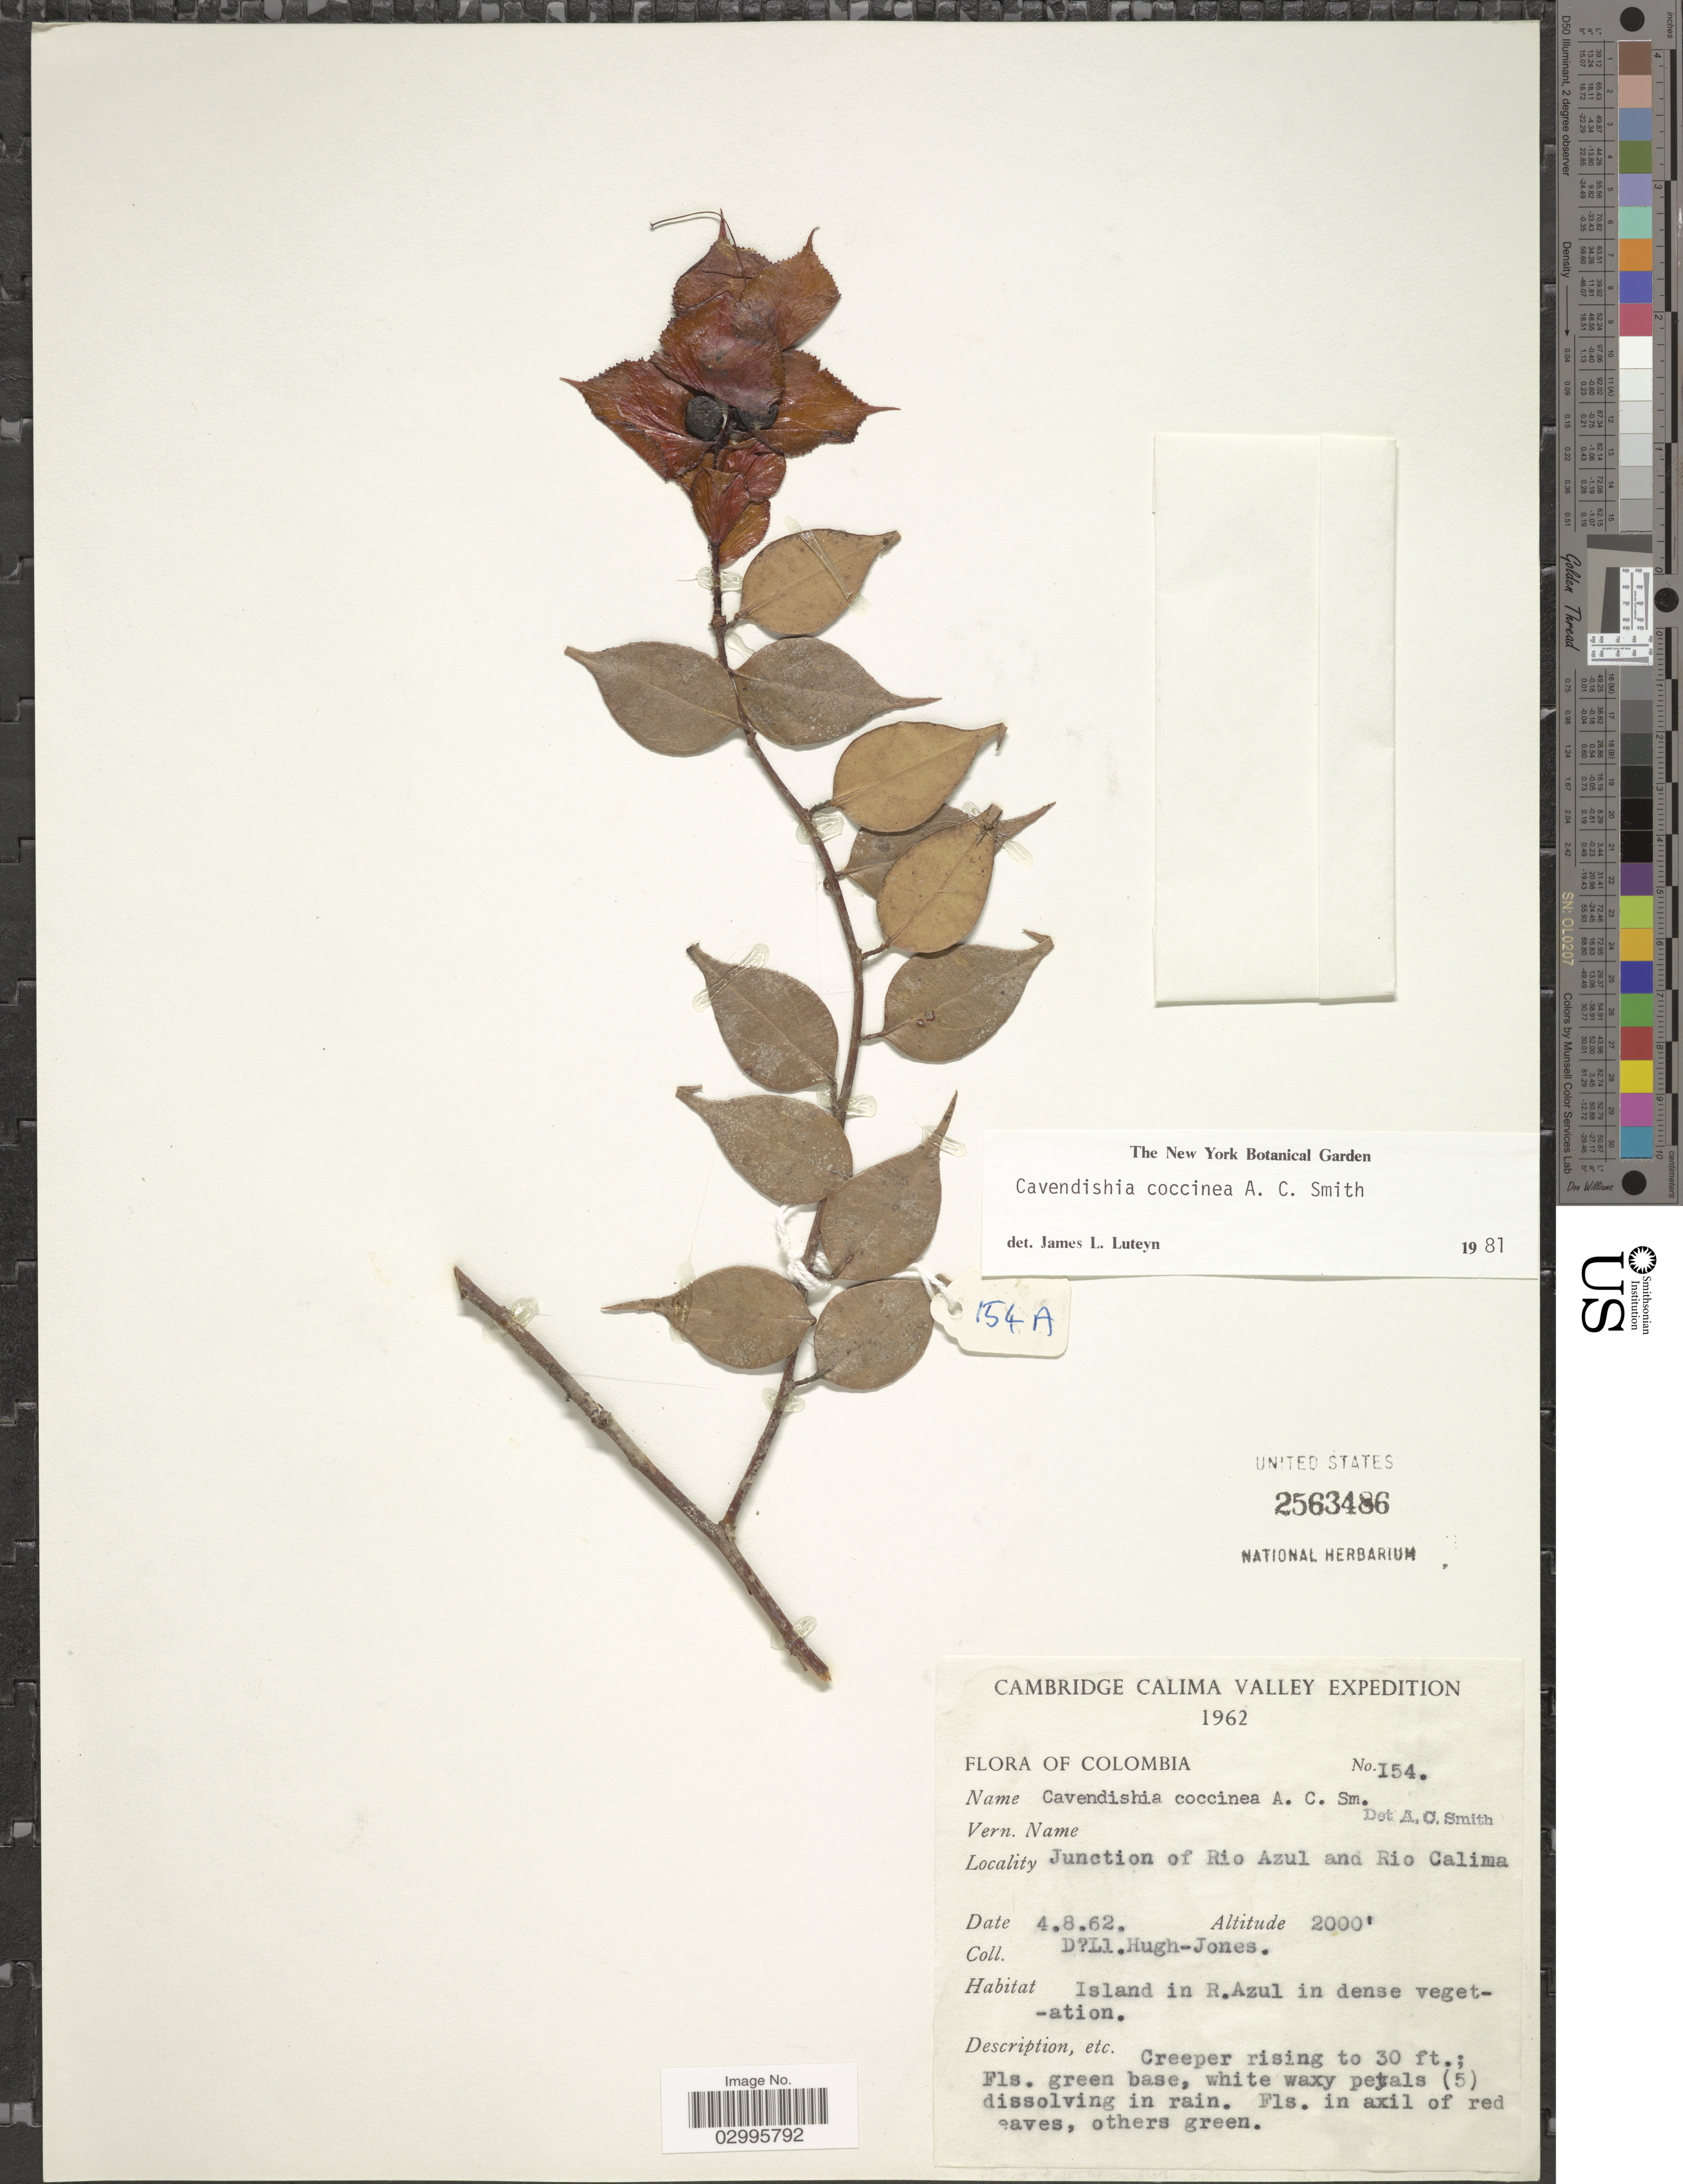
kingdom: Plantae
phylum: Tracheophyta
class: Magnoliopsida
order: Ericales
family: Ericaceae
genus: Cavendishia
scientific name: Cavendishia coccinea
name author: A.C. Sm.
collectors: D. Hugh-Jones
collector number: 154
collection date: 1962-08-04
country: Colombia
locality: Calima Valley. Junction of Rio Azul and Rio Calima. Island in R. Azul.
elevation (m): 610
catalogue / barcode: US 2563486